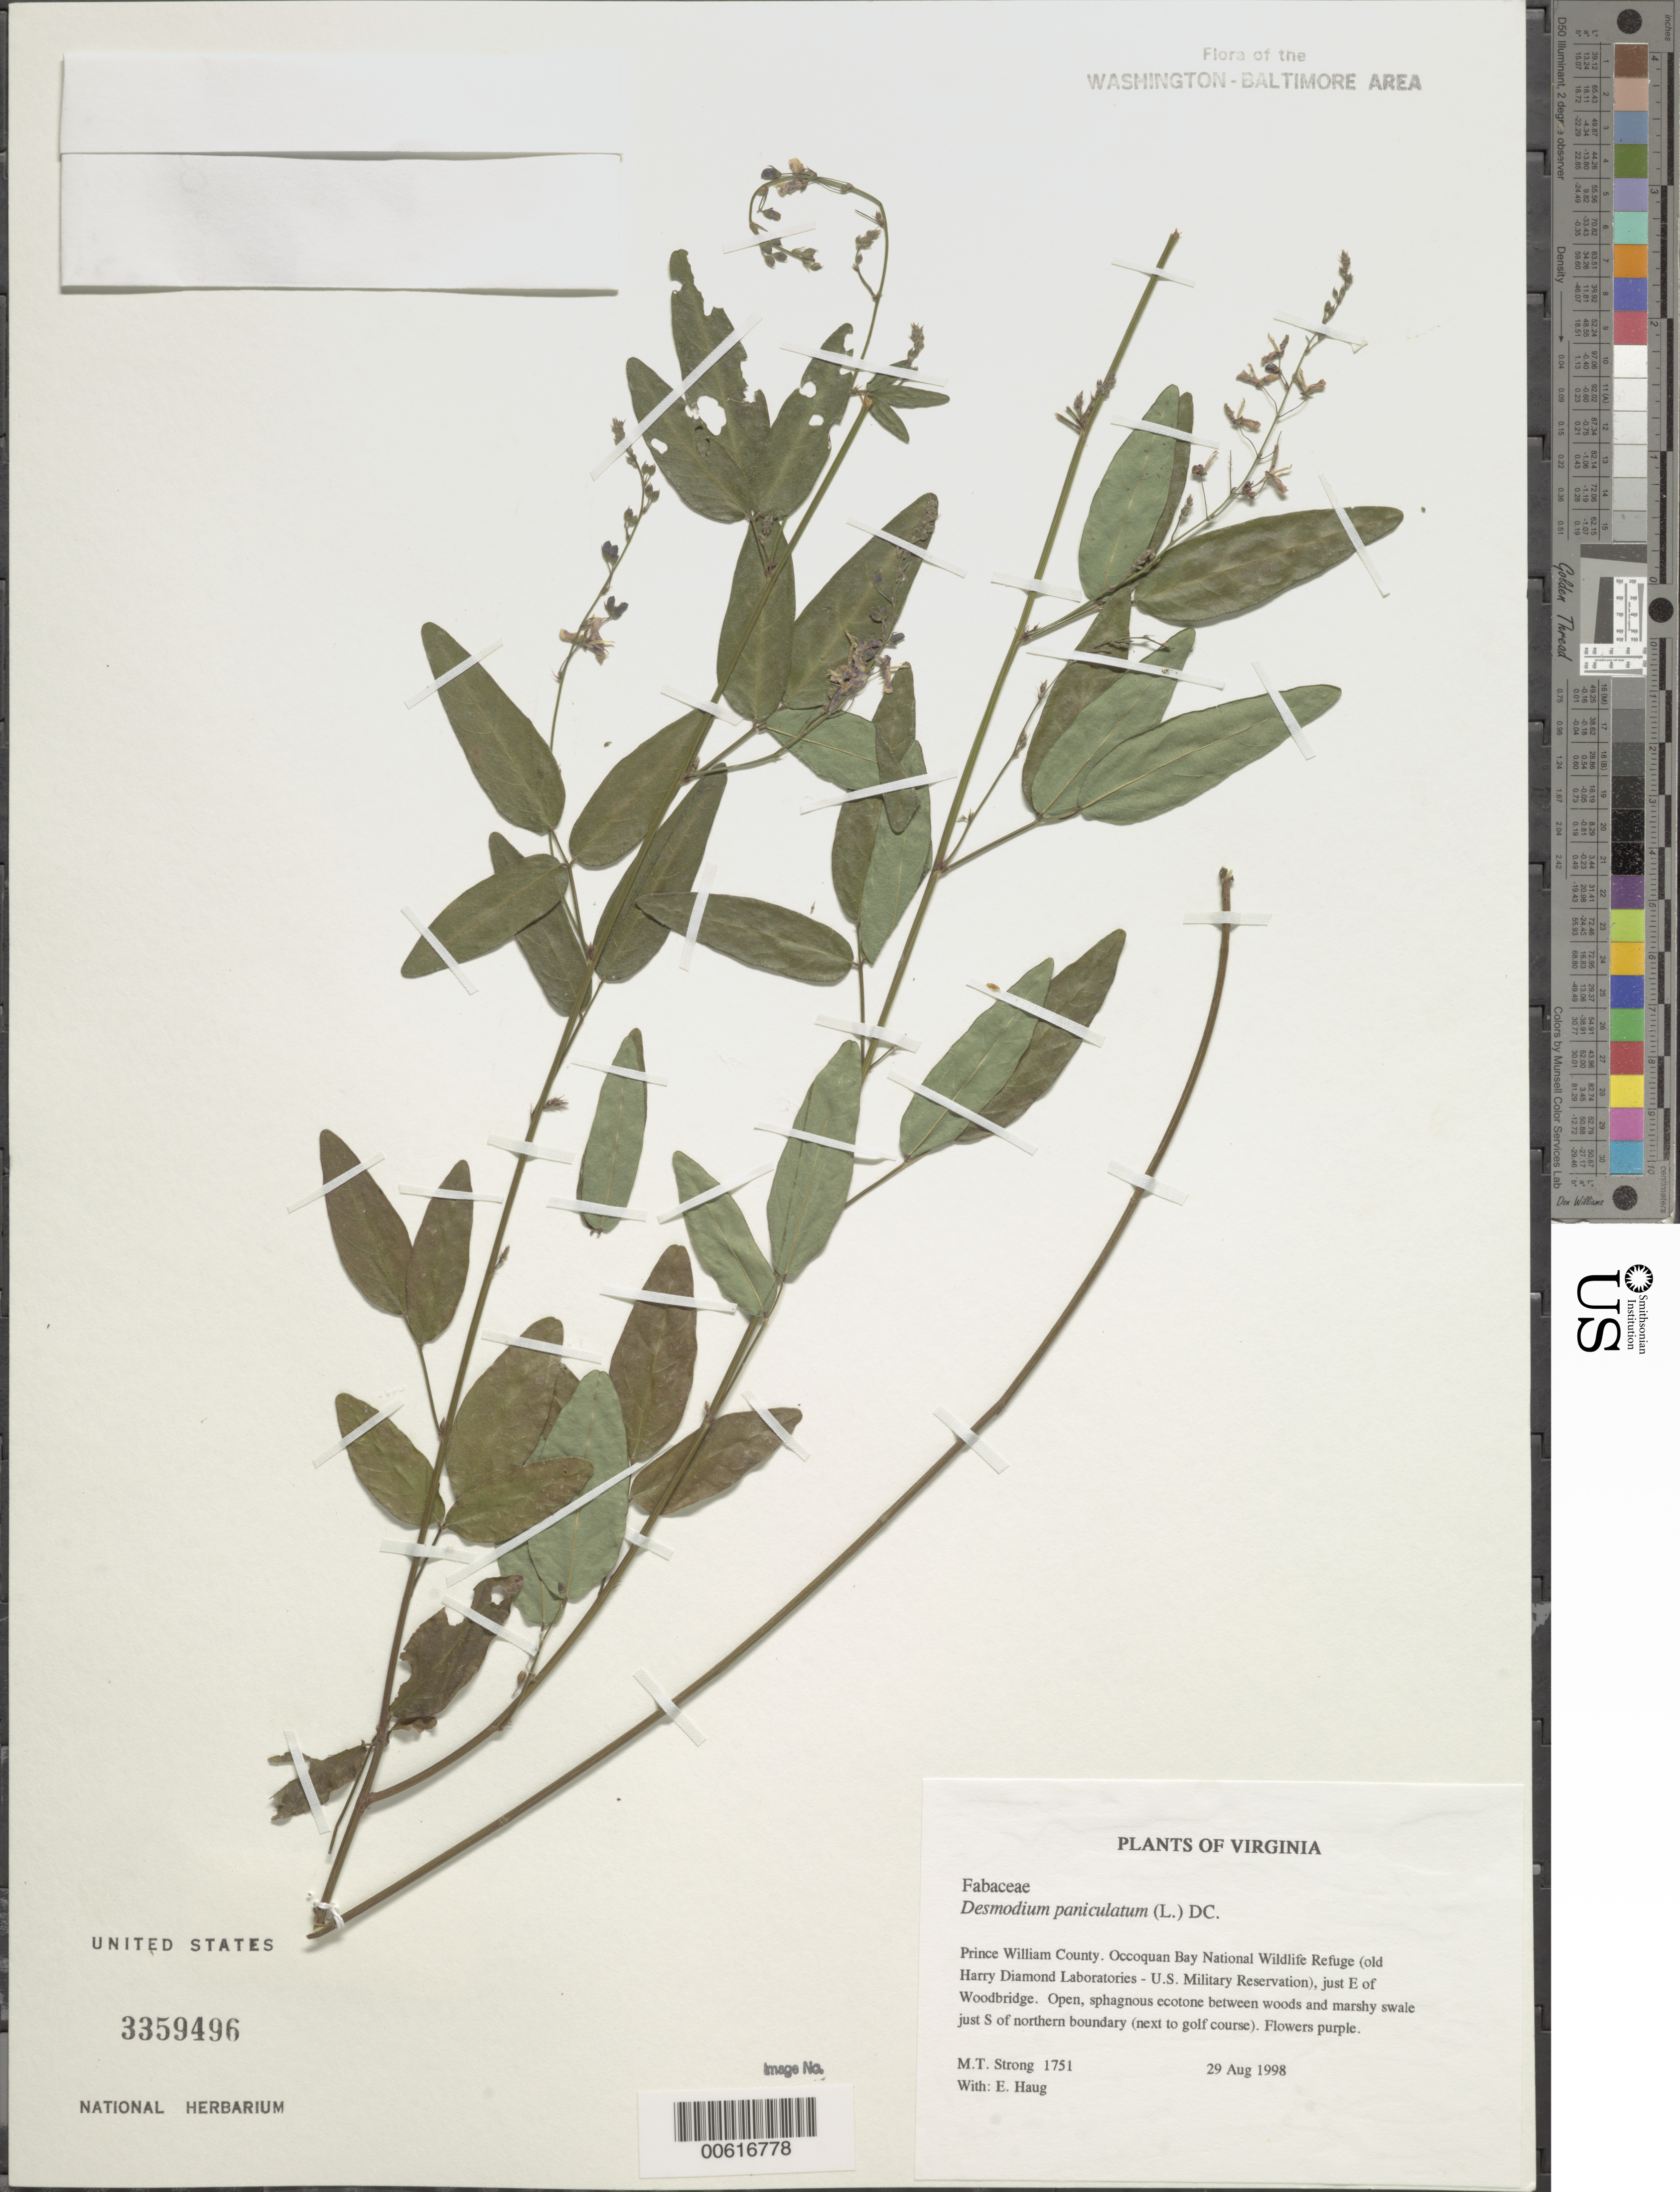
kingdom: Plantae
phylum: Tracheophyta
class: Magnoliopsida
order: Fabales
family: Fabaceae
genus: Desmodium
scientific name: Desmodium paniculatum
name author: (L.) DC.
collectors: M. T. Strong & E. Haug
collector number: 1751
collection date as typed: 29 Aug 1998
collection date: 1998-08-29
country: United States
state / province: Virginia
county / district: Prince William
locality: Occoquan Bay National Wildlife Refuge (old Harry Diamond Laboratories - U.S. Military Reservation), just E of Woodbridge.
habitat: Open, sphagnous ecotone between woods and marshy swale just S of northern boundary (next to golf course).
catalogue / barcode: US 3359496